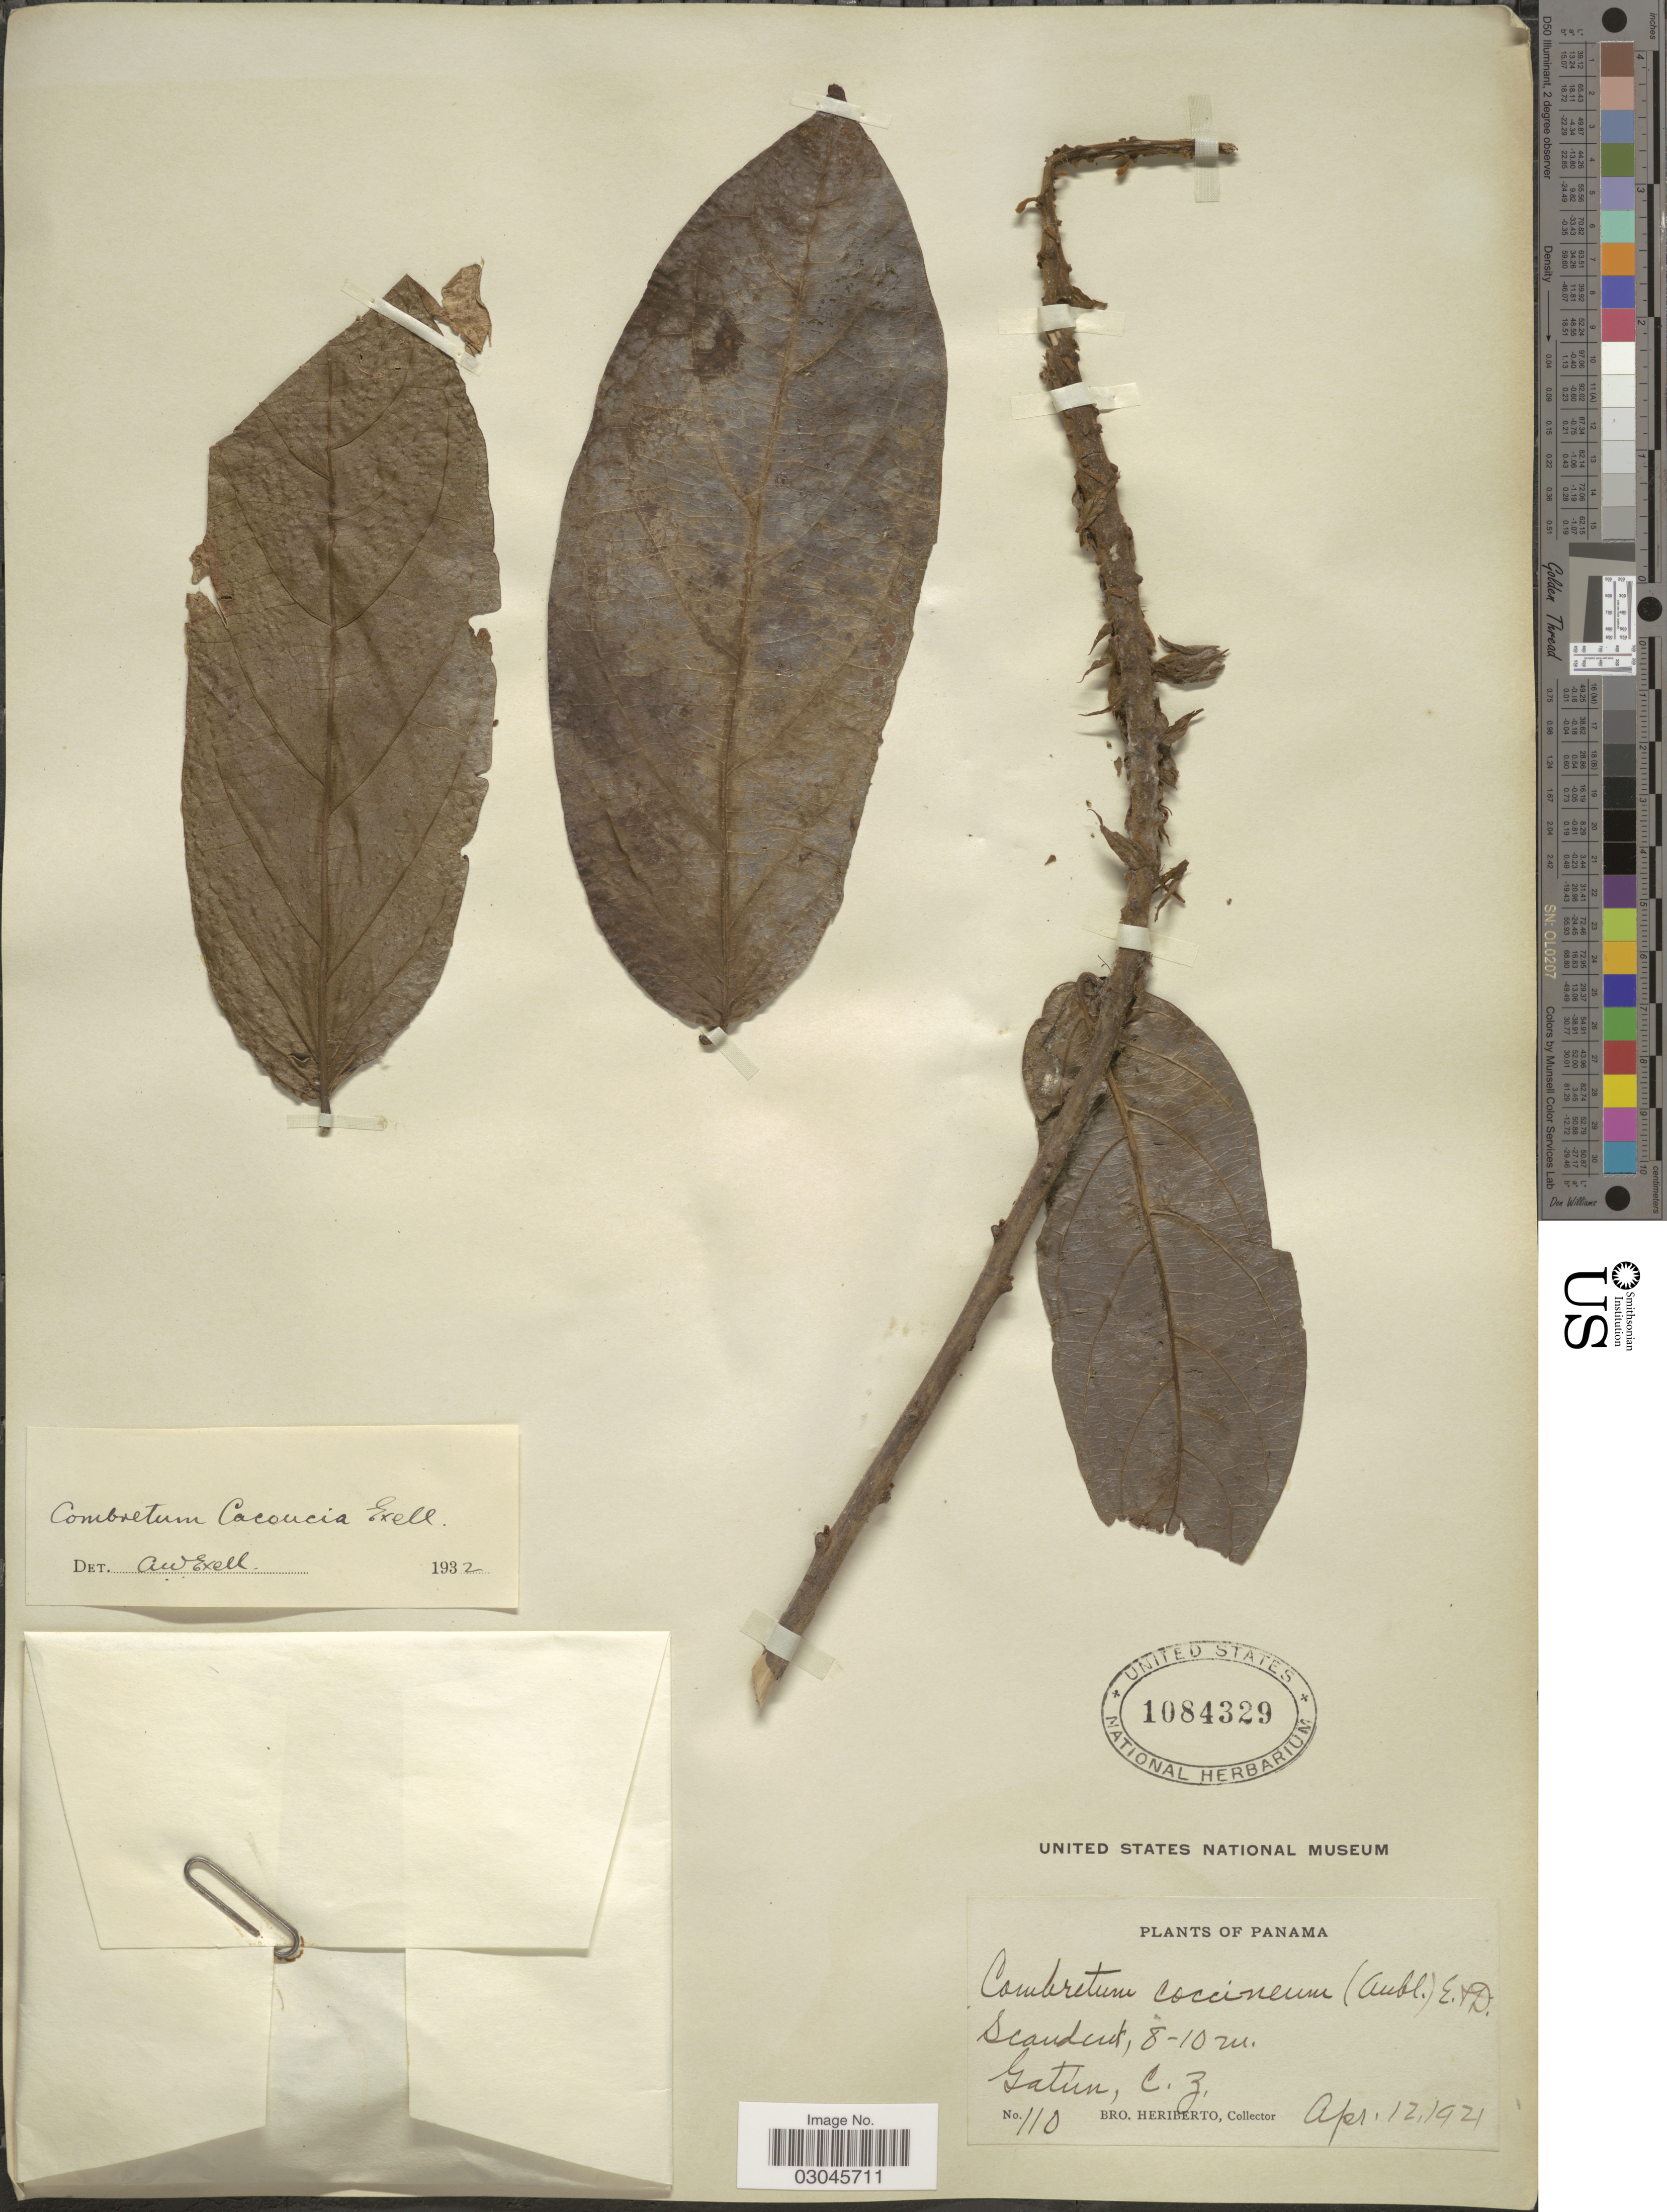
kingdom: Plantae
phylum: Tracheophyta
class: Magnoliopsida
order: Myrtales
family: Combretaceae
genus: Combretum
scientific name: Combretum cacoucia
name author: Exell ex Sandwith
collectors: B. Heriberto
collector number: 110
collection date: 1921-04-12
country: Panama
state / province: Colón / Panamá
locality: Gatún, C.Z.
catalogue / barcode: US 1084329